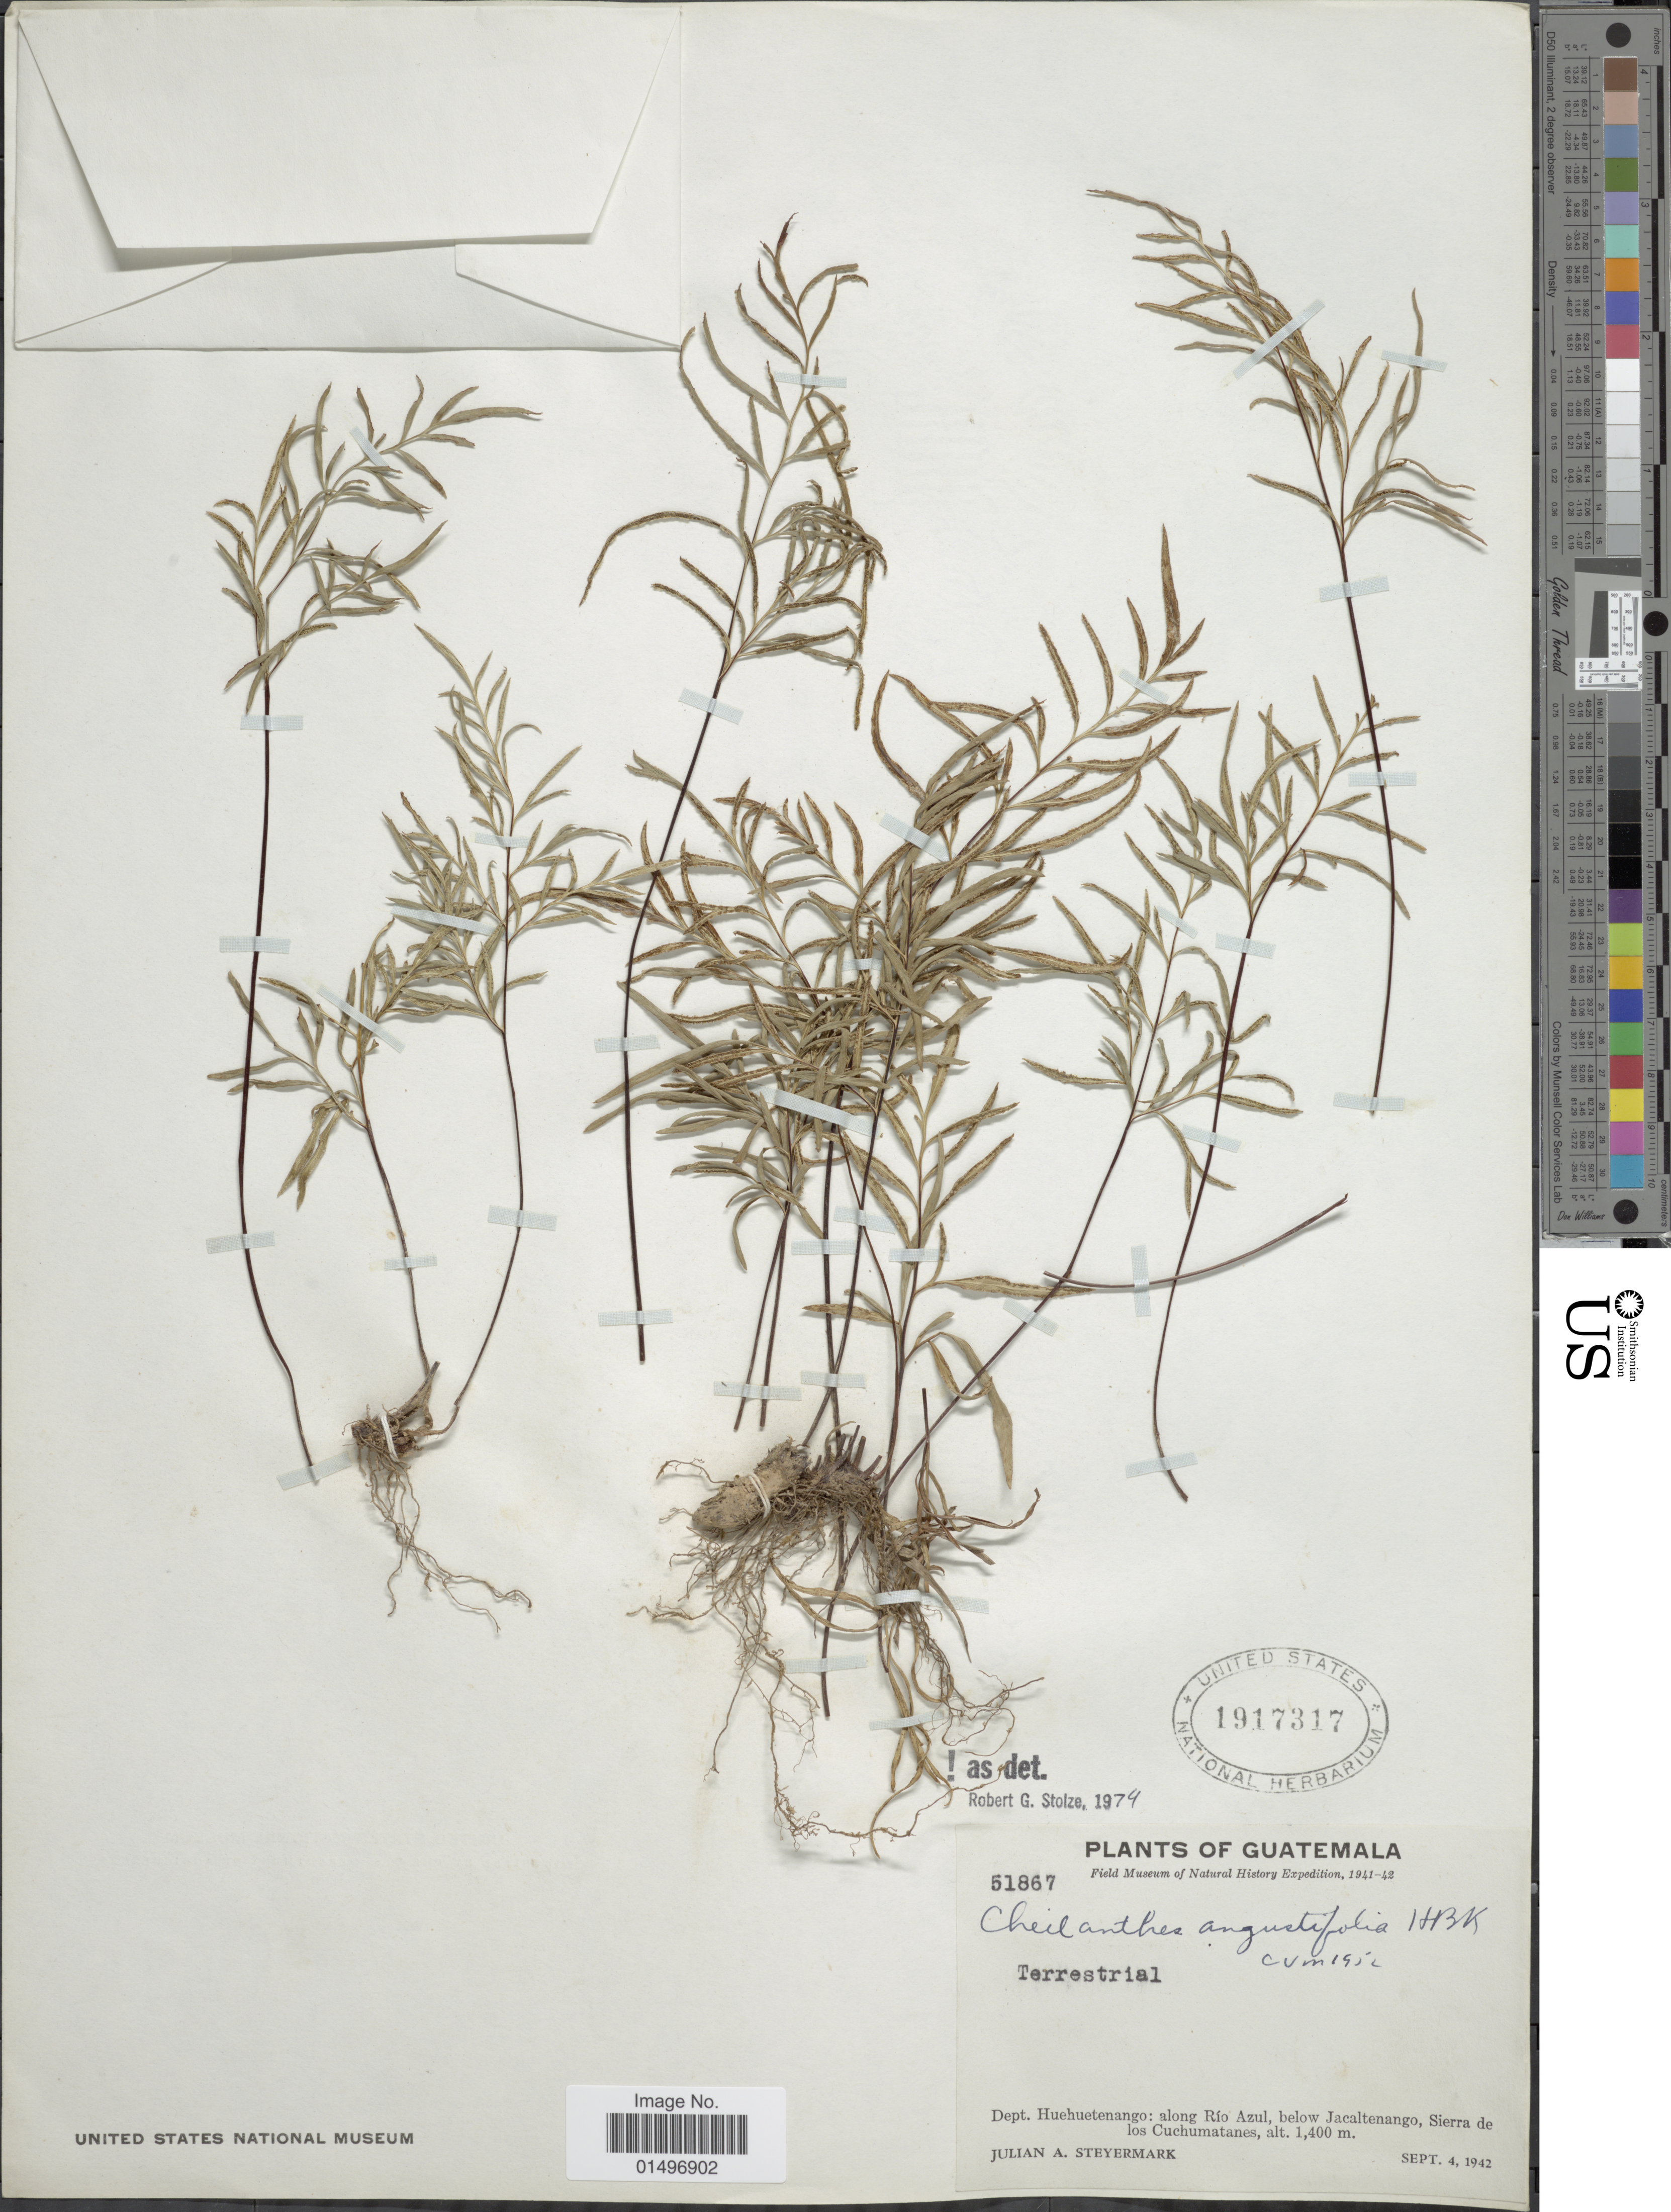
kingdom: Plantae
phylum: Tracheophyta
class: Polypodiopsida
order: Polypodiales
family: Pteridaceae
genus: Gaga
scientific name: Gaga angustifolia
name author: (Kunth) Fay W. Li & Windham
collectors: J. Steyermark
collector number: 51867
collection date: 1942-09-04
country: Guatemala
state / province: Huehuetenango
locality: Guatemala, Dept. Huehuetanango: along Rio Azul, below Jacaltenango, Sierra de los Cuchumatanes.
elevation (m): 1400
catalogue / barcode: US 1917317